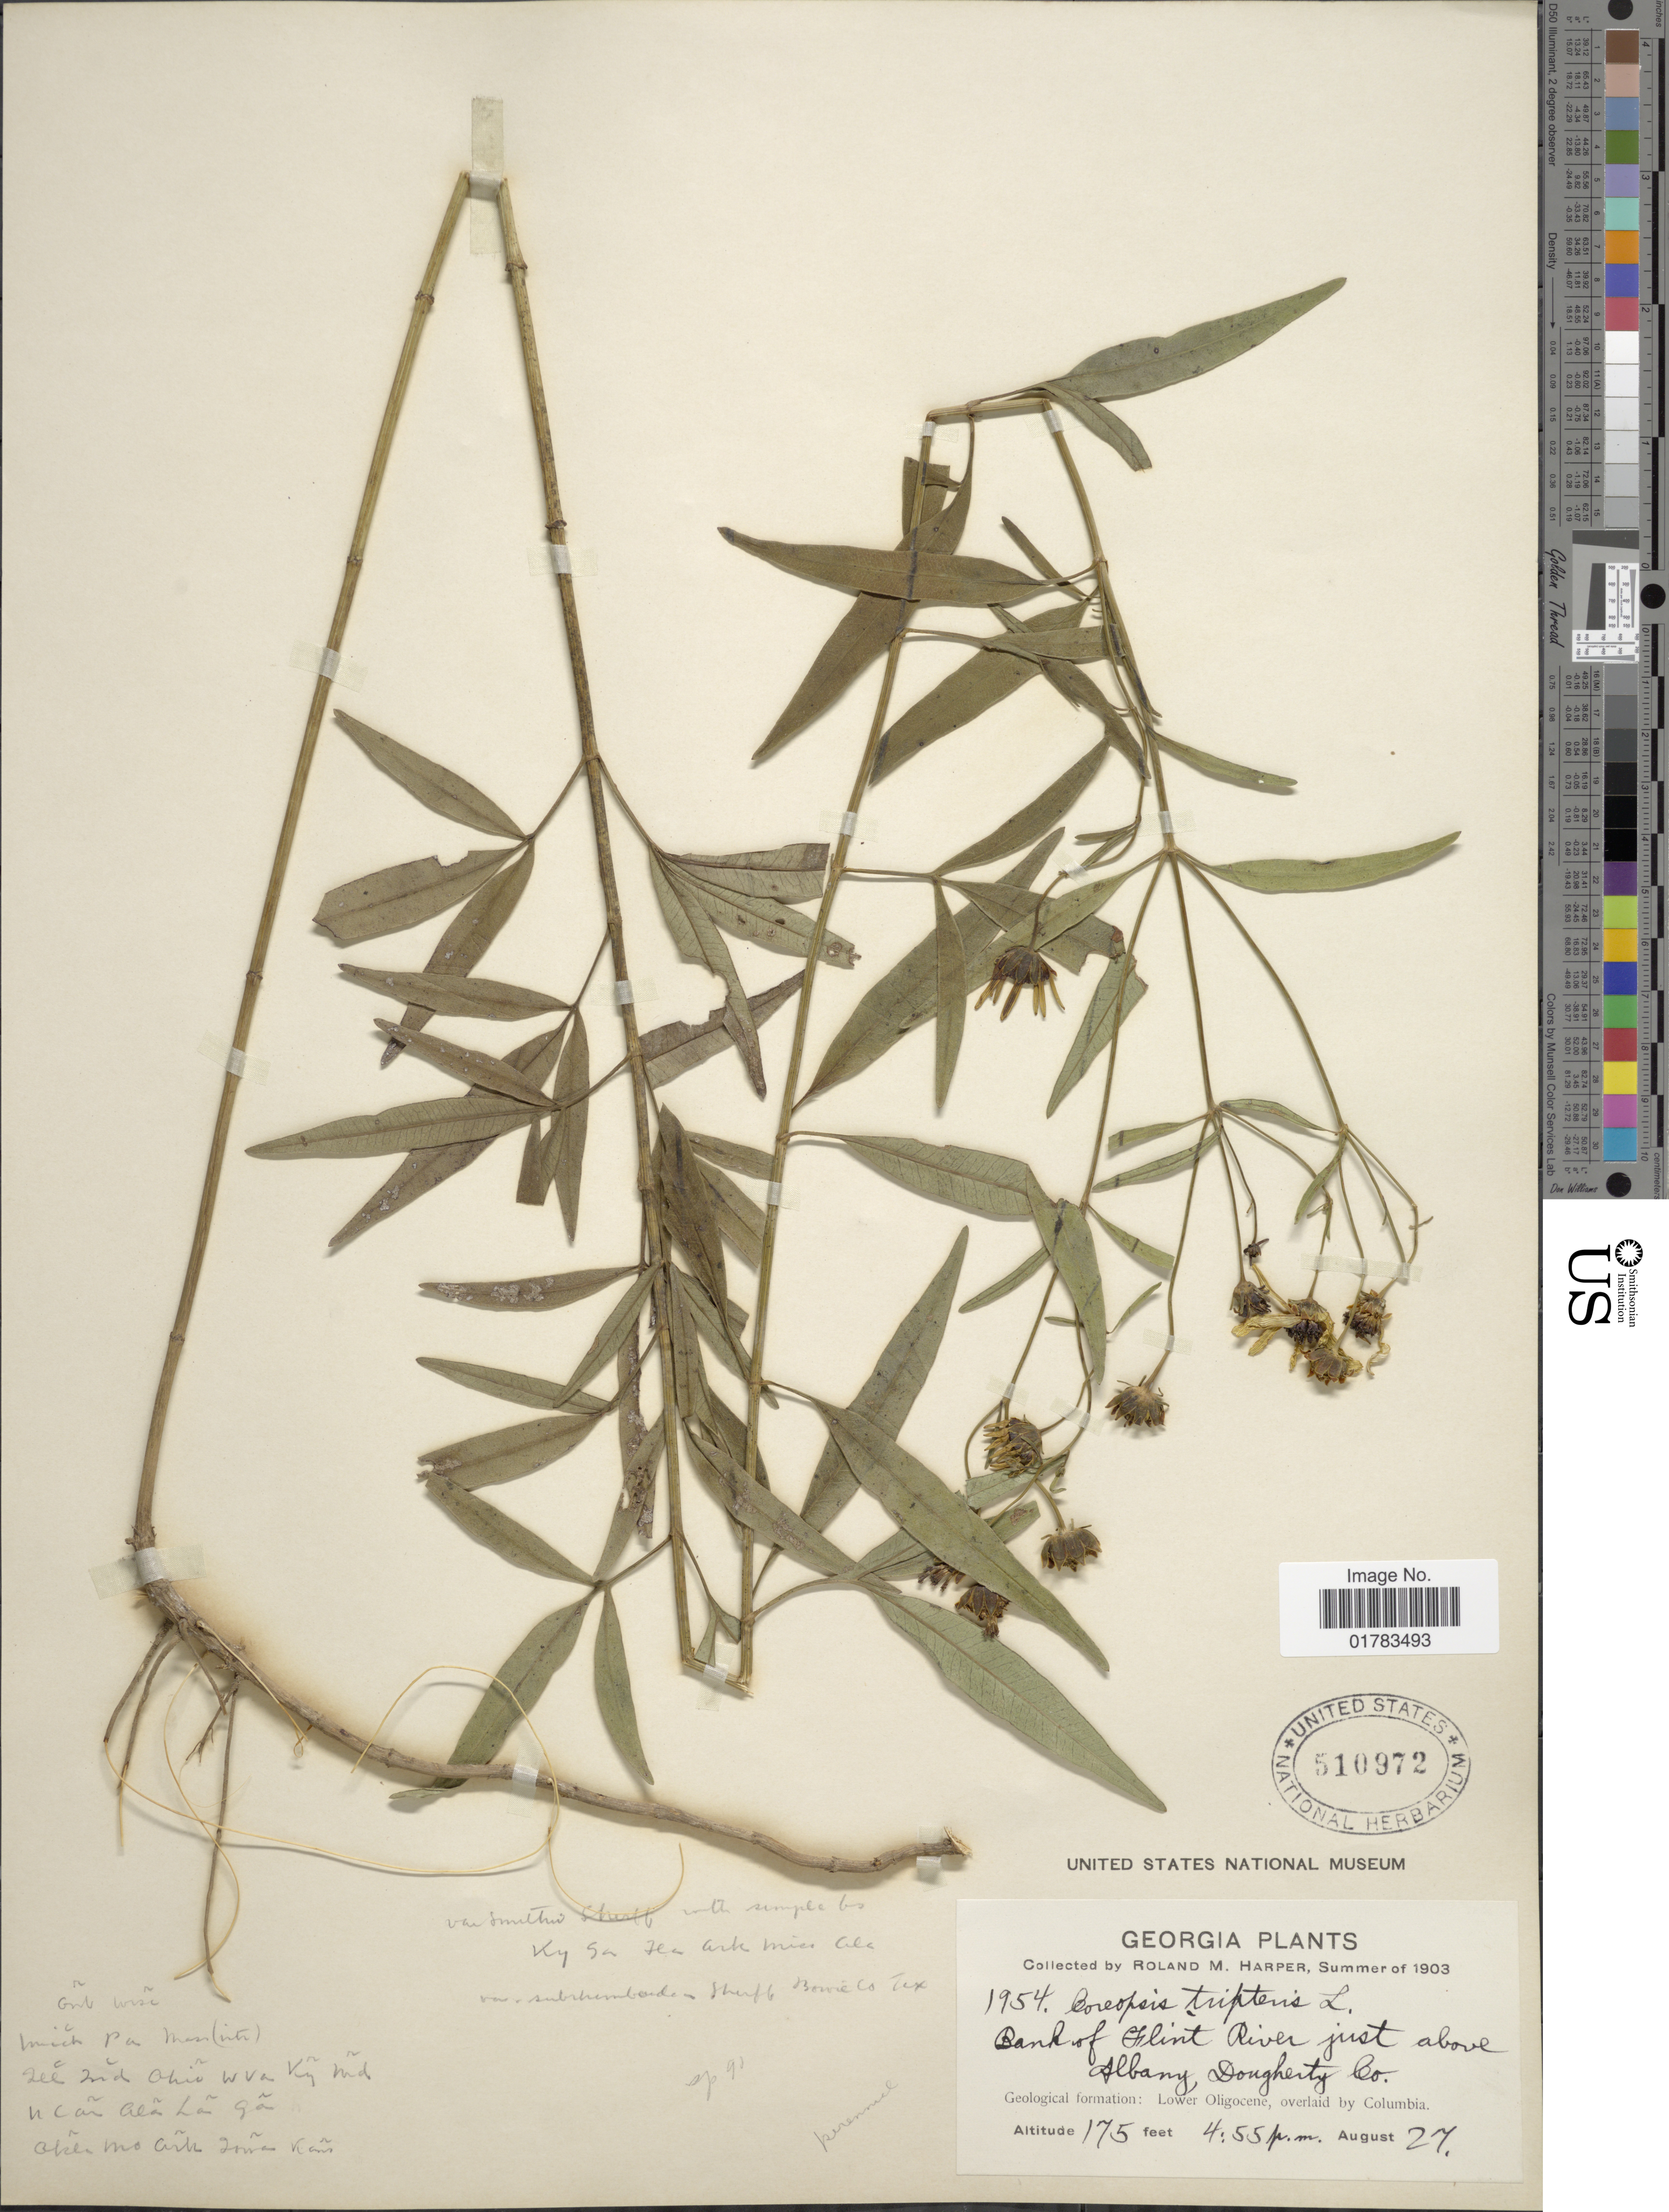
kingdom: Plantae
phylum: Tracheophyta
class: Magnoliopsida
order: Asterales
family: Asteraceae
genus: Coreopsis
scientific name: Coreopsis tripteris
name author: L.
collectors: R. M. Harper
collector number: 1954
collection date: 1903-08-27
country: United States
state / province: Georgia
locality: Bank of Flint River just above Albany, Dougherty Co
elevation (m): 53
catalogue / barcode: US 510972